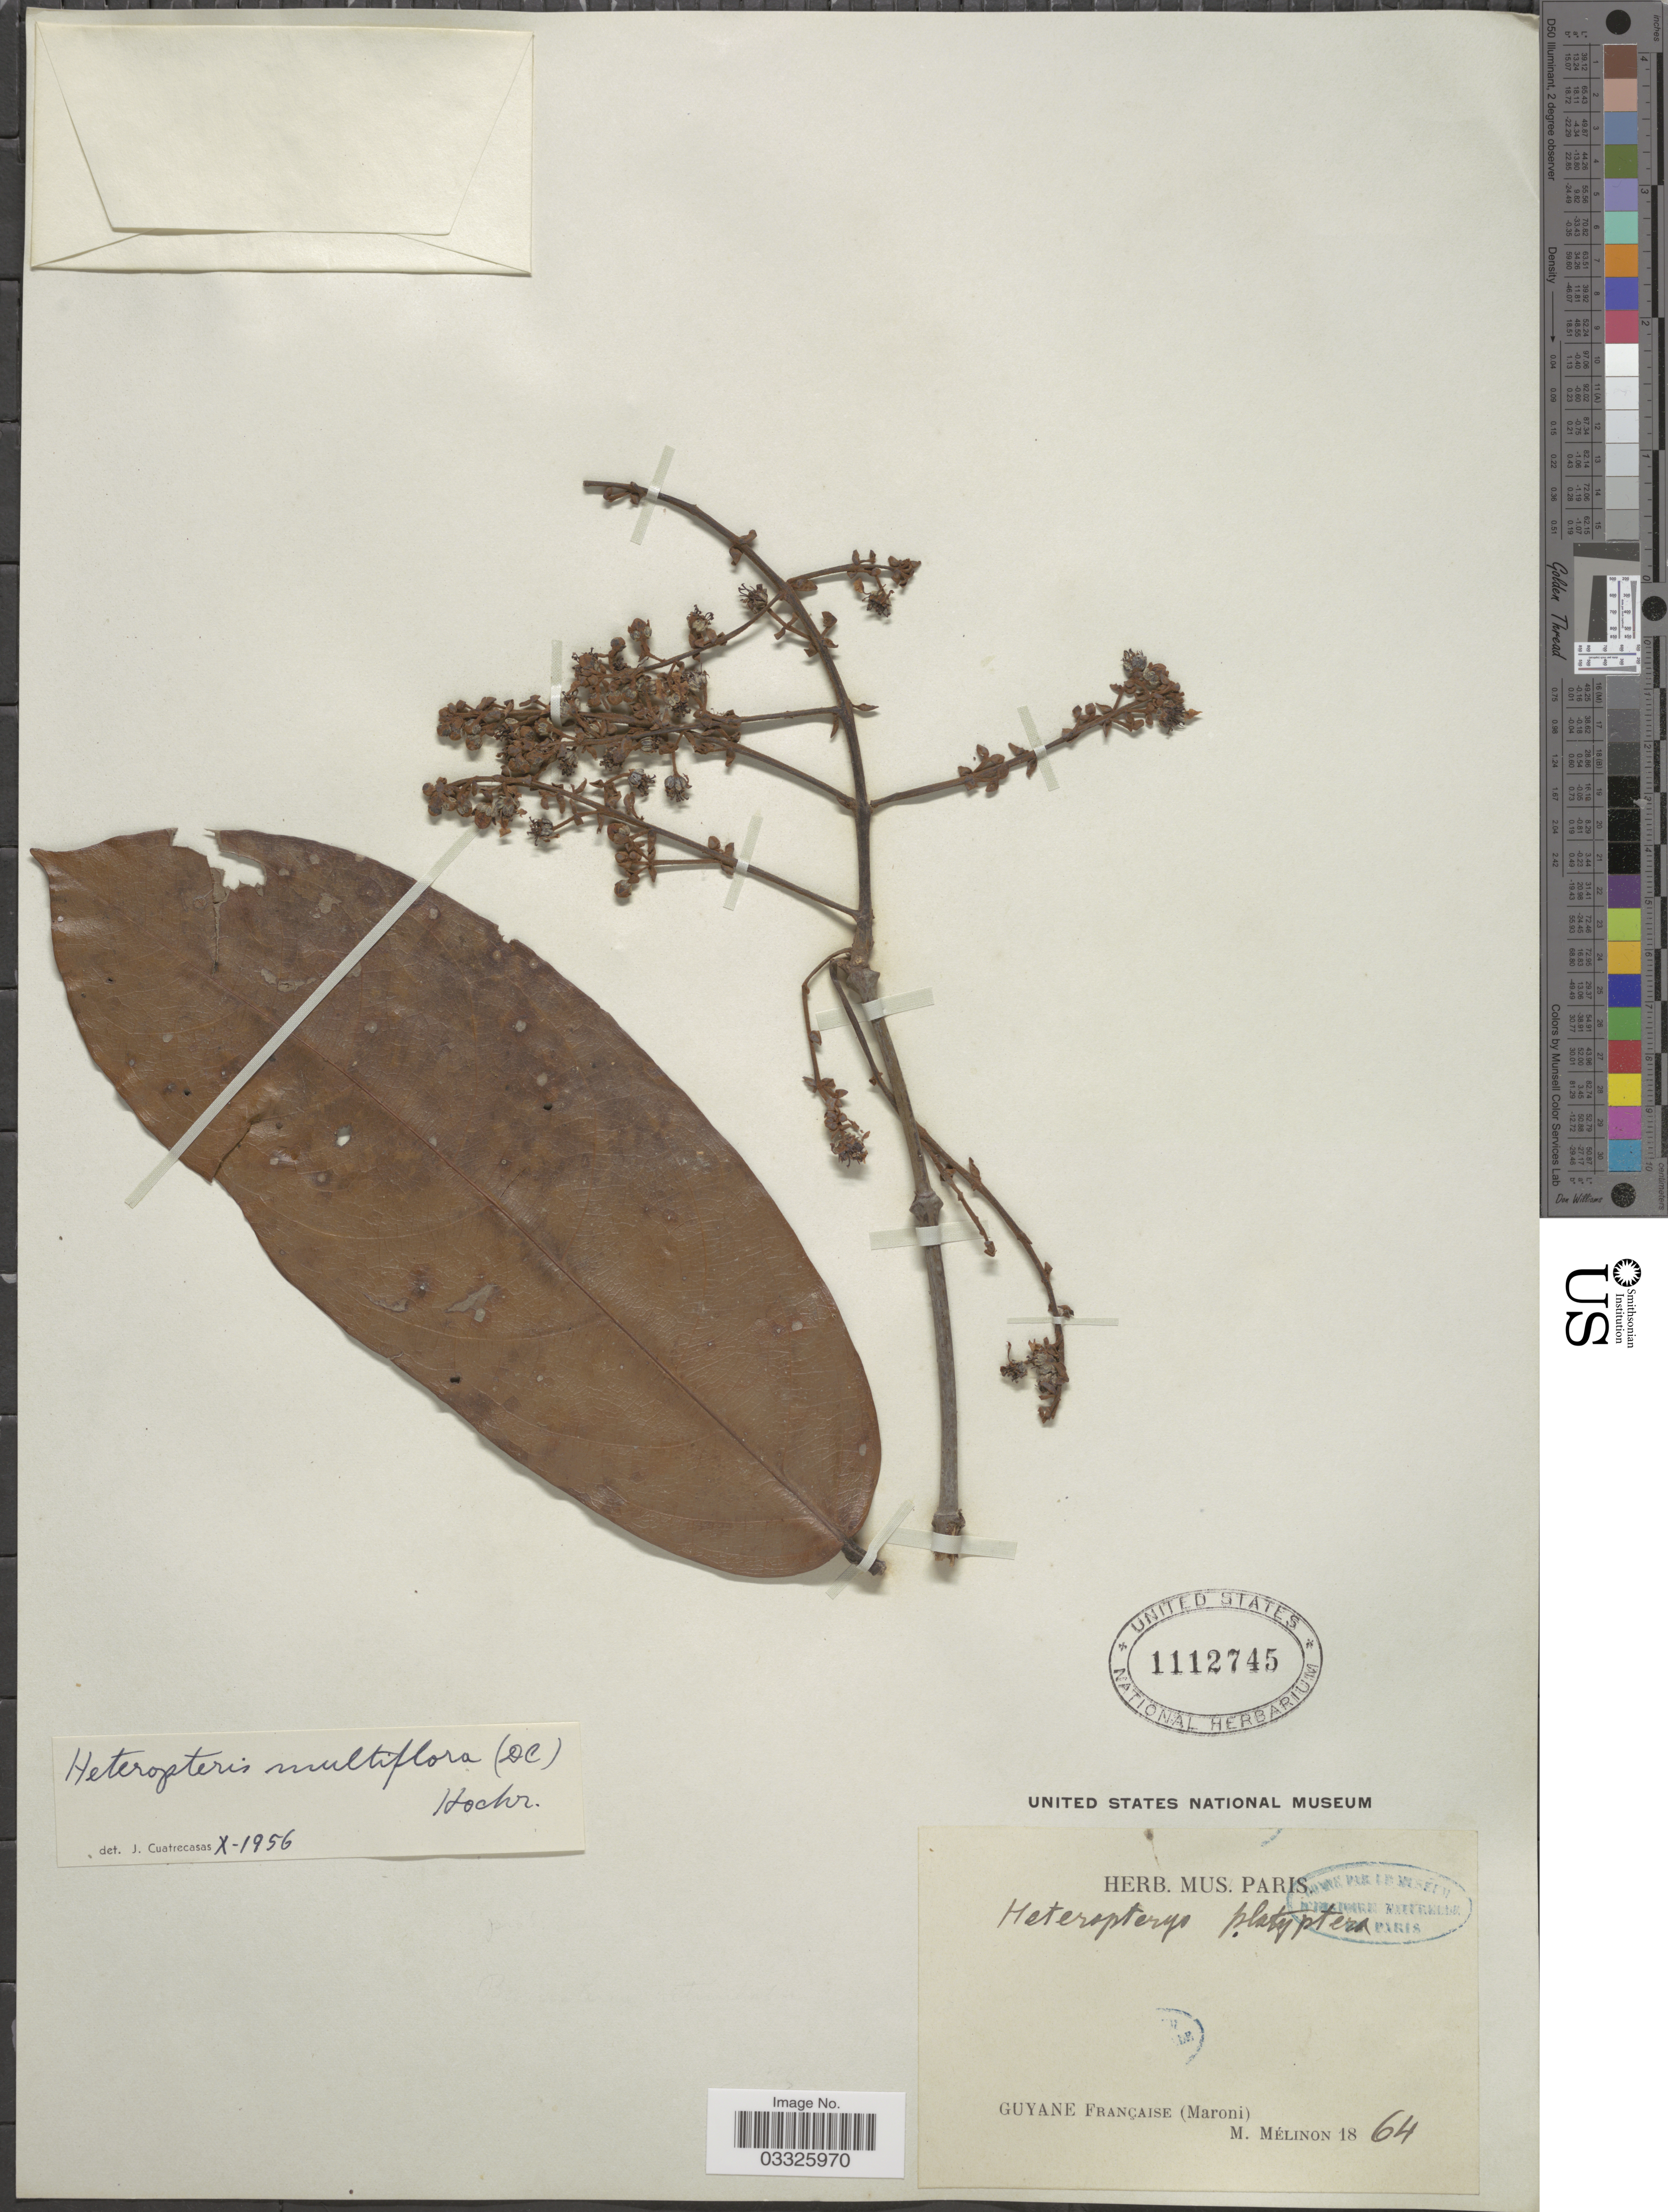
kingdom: Plantae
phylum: Tracheophyta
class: Magnoliopsida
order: Malpighiales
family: Malpighiaceae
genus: Heteropterys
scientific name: Heteropterys leona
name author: (Cav.) Exell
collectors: M. Melinon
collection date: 1864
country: French Guiana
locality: Guyane Française (Maroni).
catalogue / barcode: US 1112745